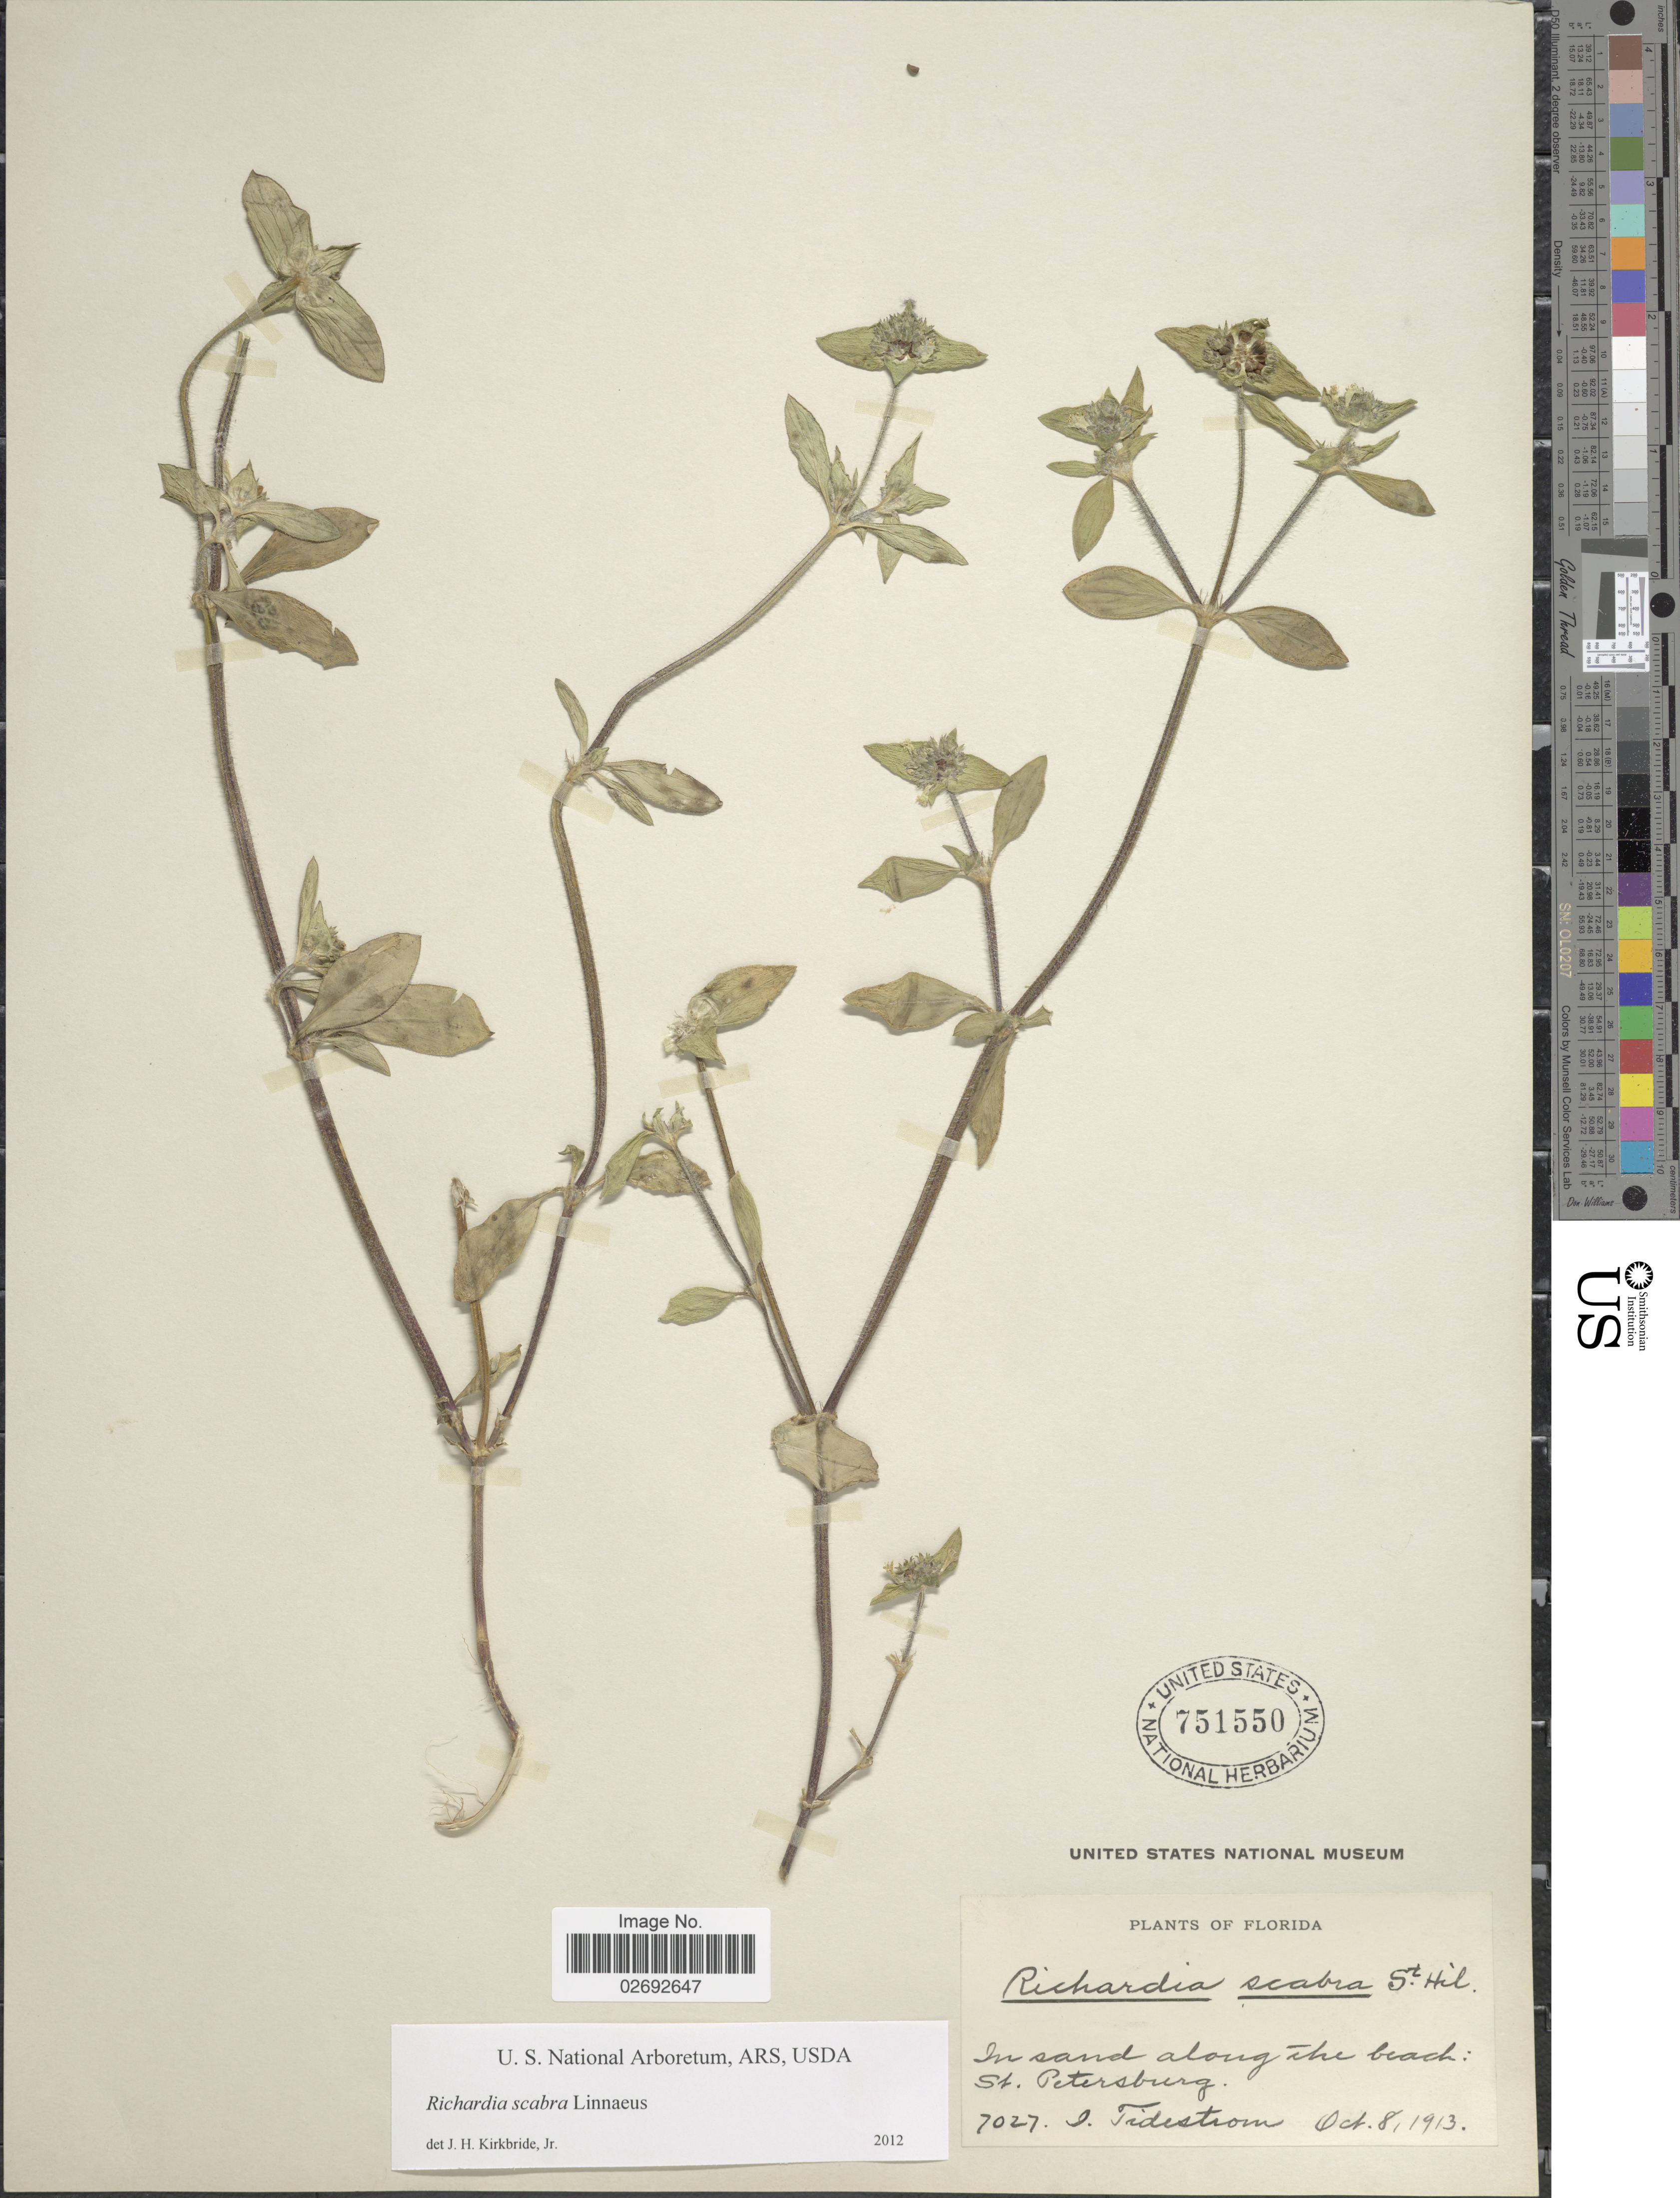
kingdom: Plantae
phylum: Tracheophyta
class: Magnoliopsida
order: Gentianales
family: Rubiaceae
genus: Richardia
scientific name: Richardia scabra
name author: L.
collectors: I. F. Tidestrom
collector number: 7027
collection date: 1913-10-08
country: United States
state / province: Florida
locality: In sand along the beach: St. Petersburg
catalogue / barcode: US 751550